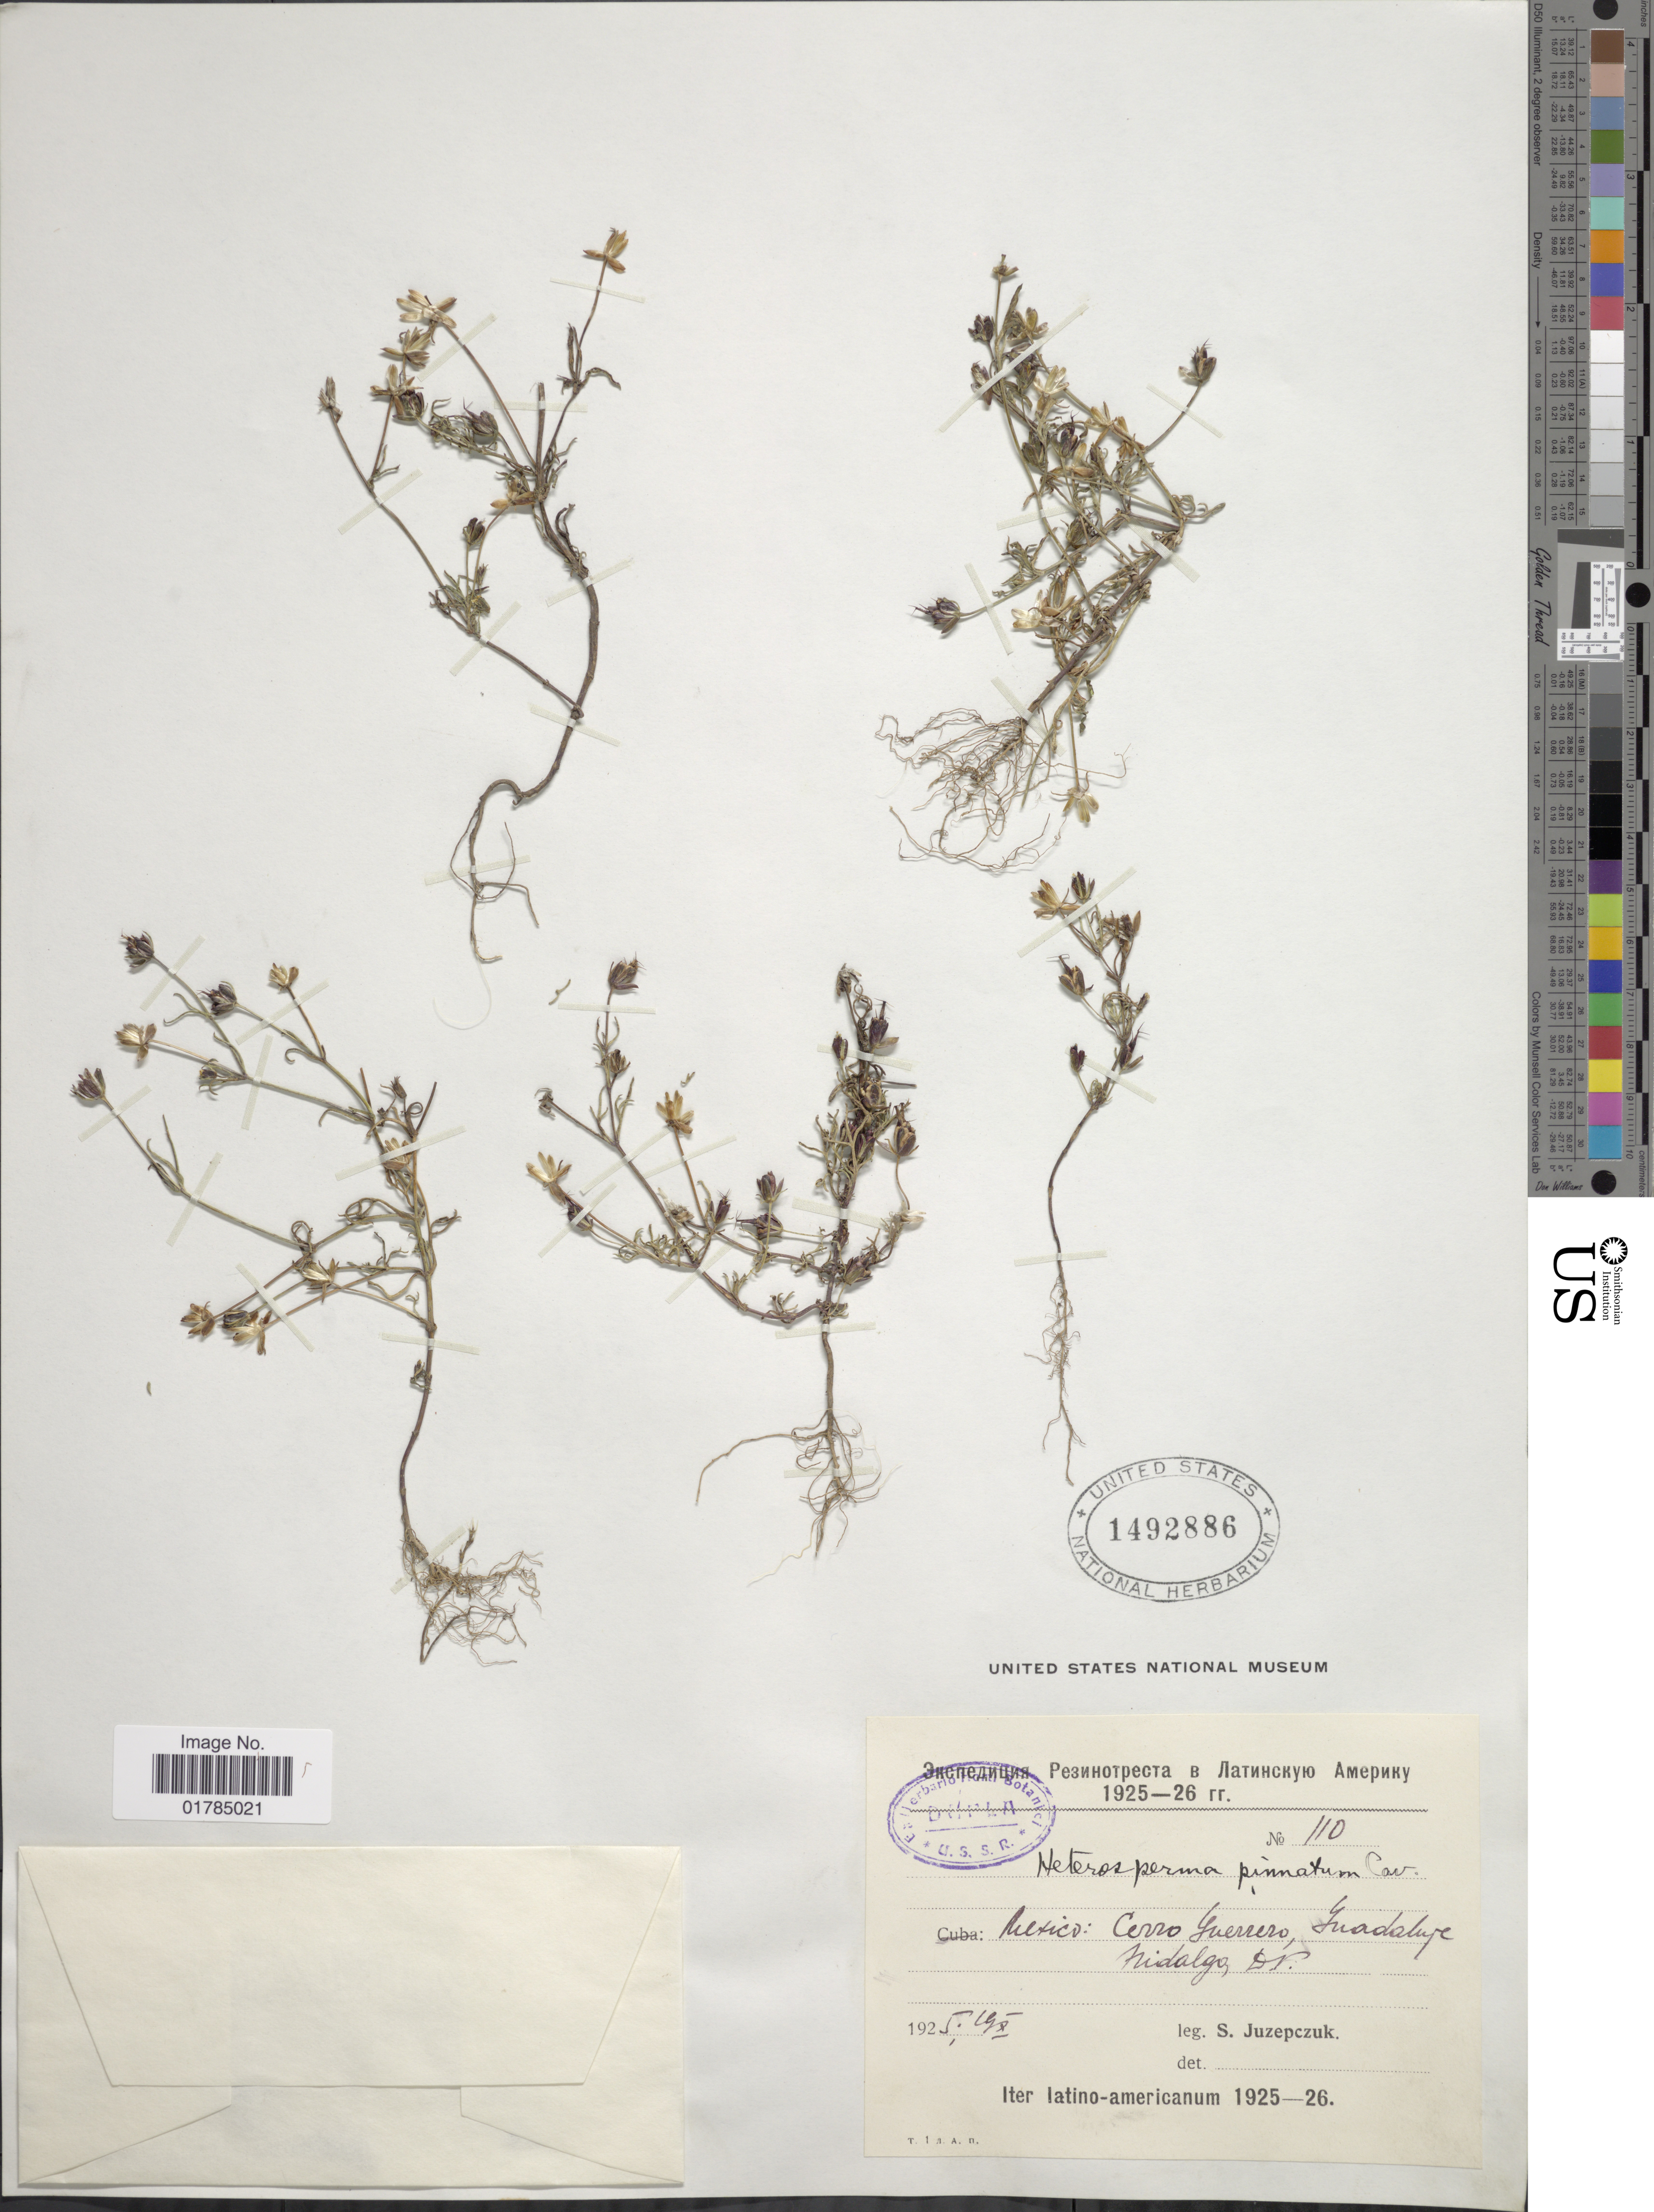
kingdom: Plantae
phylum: Tracheophyta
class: Magnoliopsida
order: Asterales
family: Asteraceae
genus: Heterosperma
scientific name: Heterosperma pinnatum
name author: Cav.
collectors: S. V. Juzepczuk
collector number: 110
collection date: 1925-10-19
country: Mexico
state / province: Distrito Federal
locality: Guadelupe Hidalgo, D.F. Cerro Guerrero.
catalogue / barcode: US 1492886